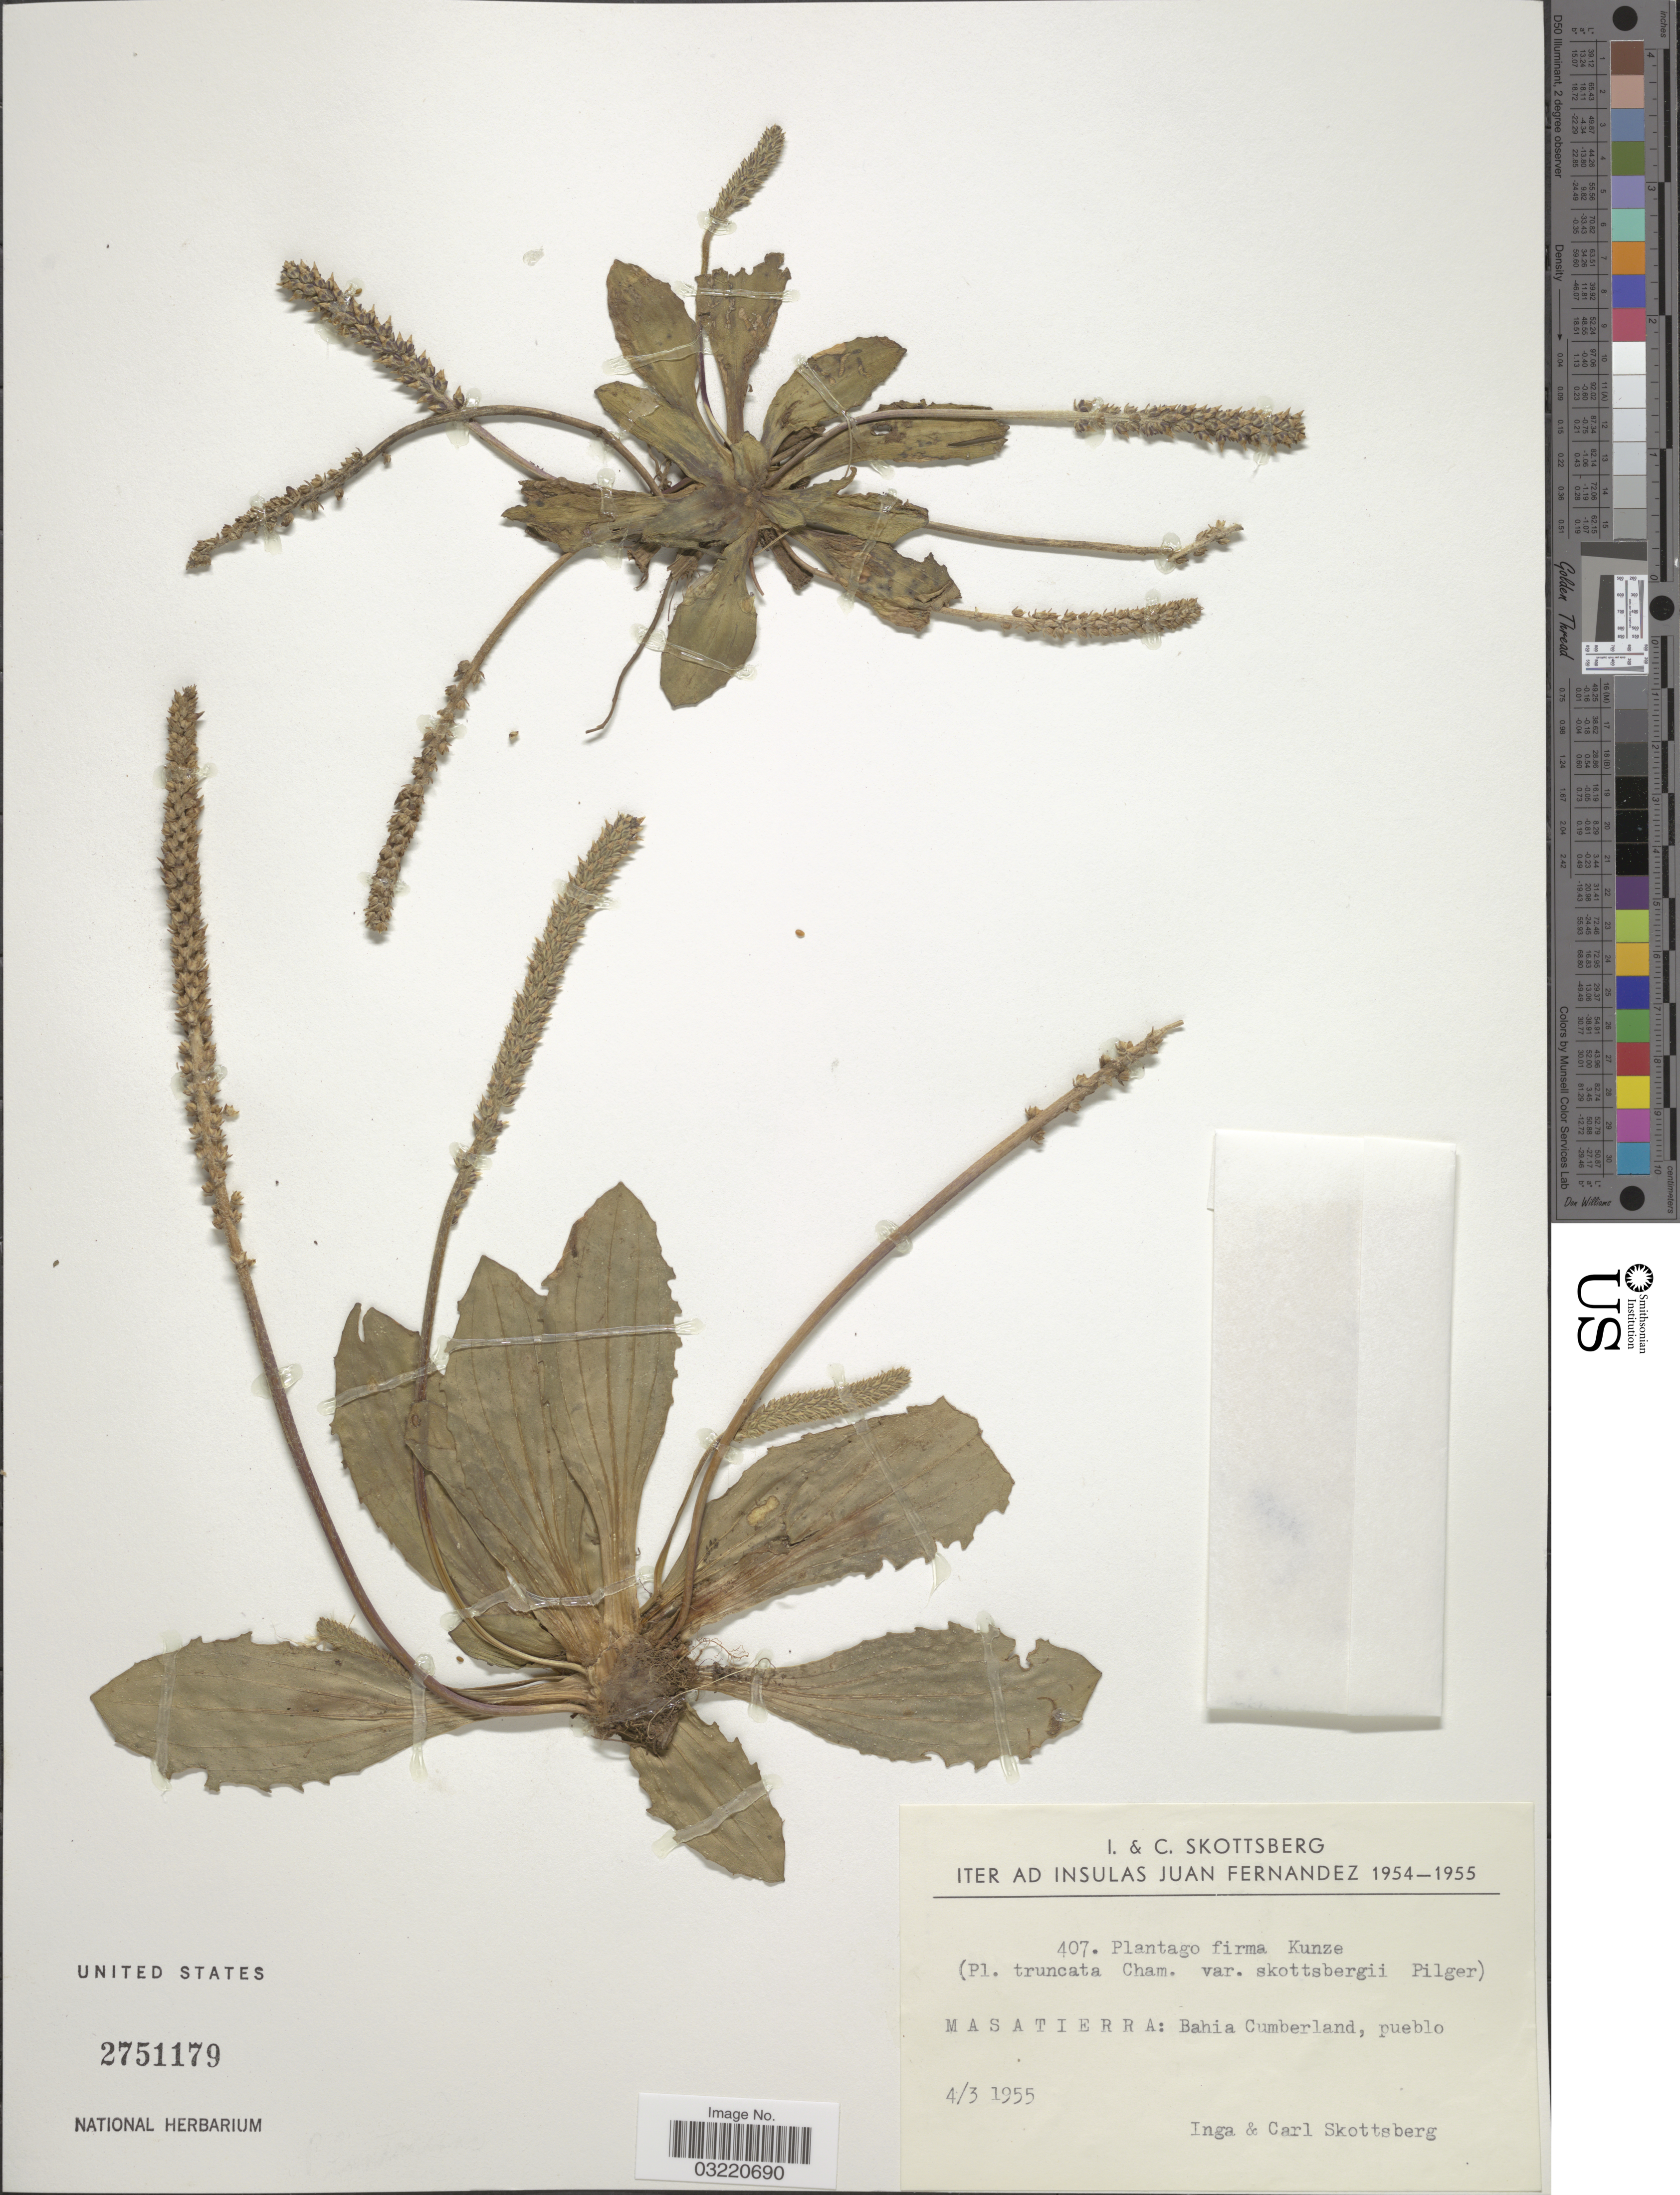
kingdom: Plantae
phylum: Tracheophyta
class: Magnoliopsida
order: Lamiales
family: Plantaginaceae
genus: Plantago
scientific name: Plantago firma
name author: Kunze ex Walp.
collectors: I. Skottsberg & C. Skottsberg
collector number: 407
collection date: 1955-03-04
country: Chile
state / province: Valparaíso (V)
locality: Insulas Juan Fernandez. Masatierra: Bahia Cumberland, pueblo.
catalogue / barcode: US 2751179